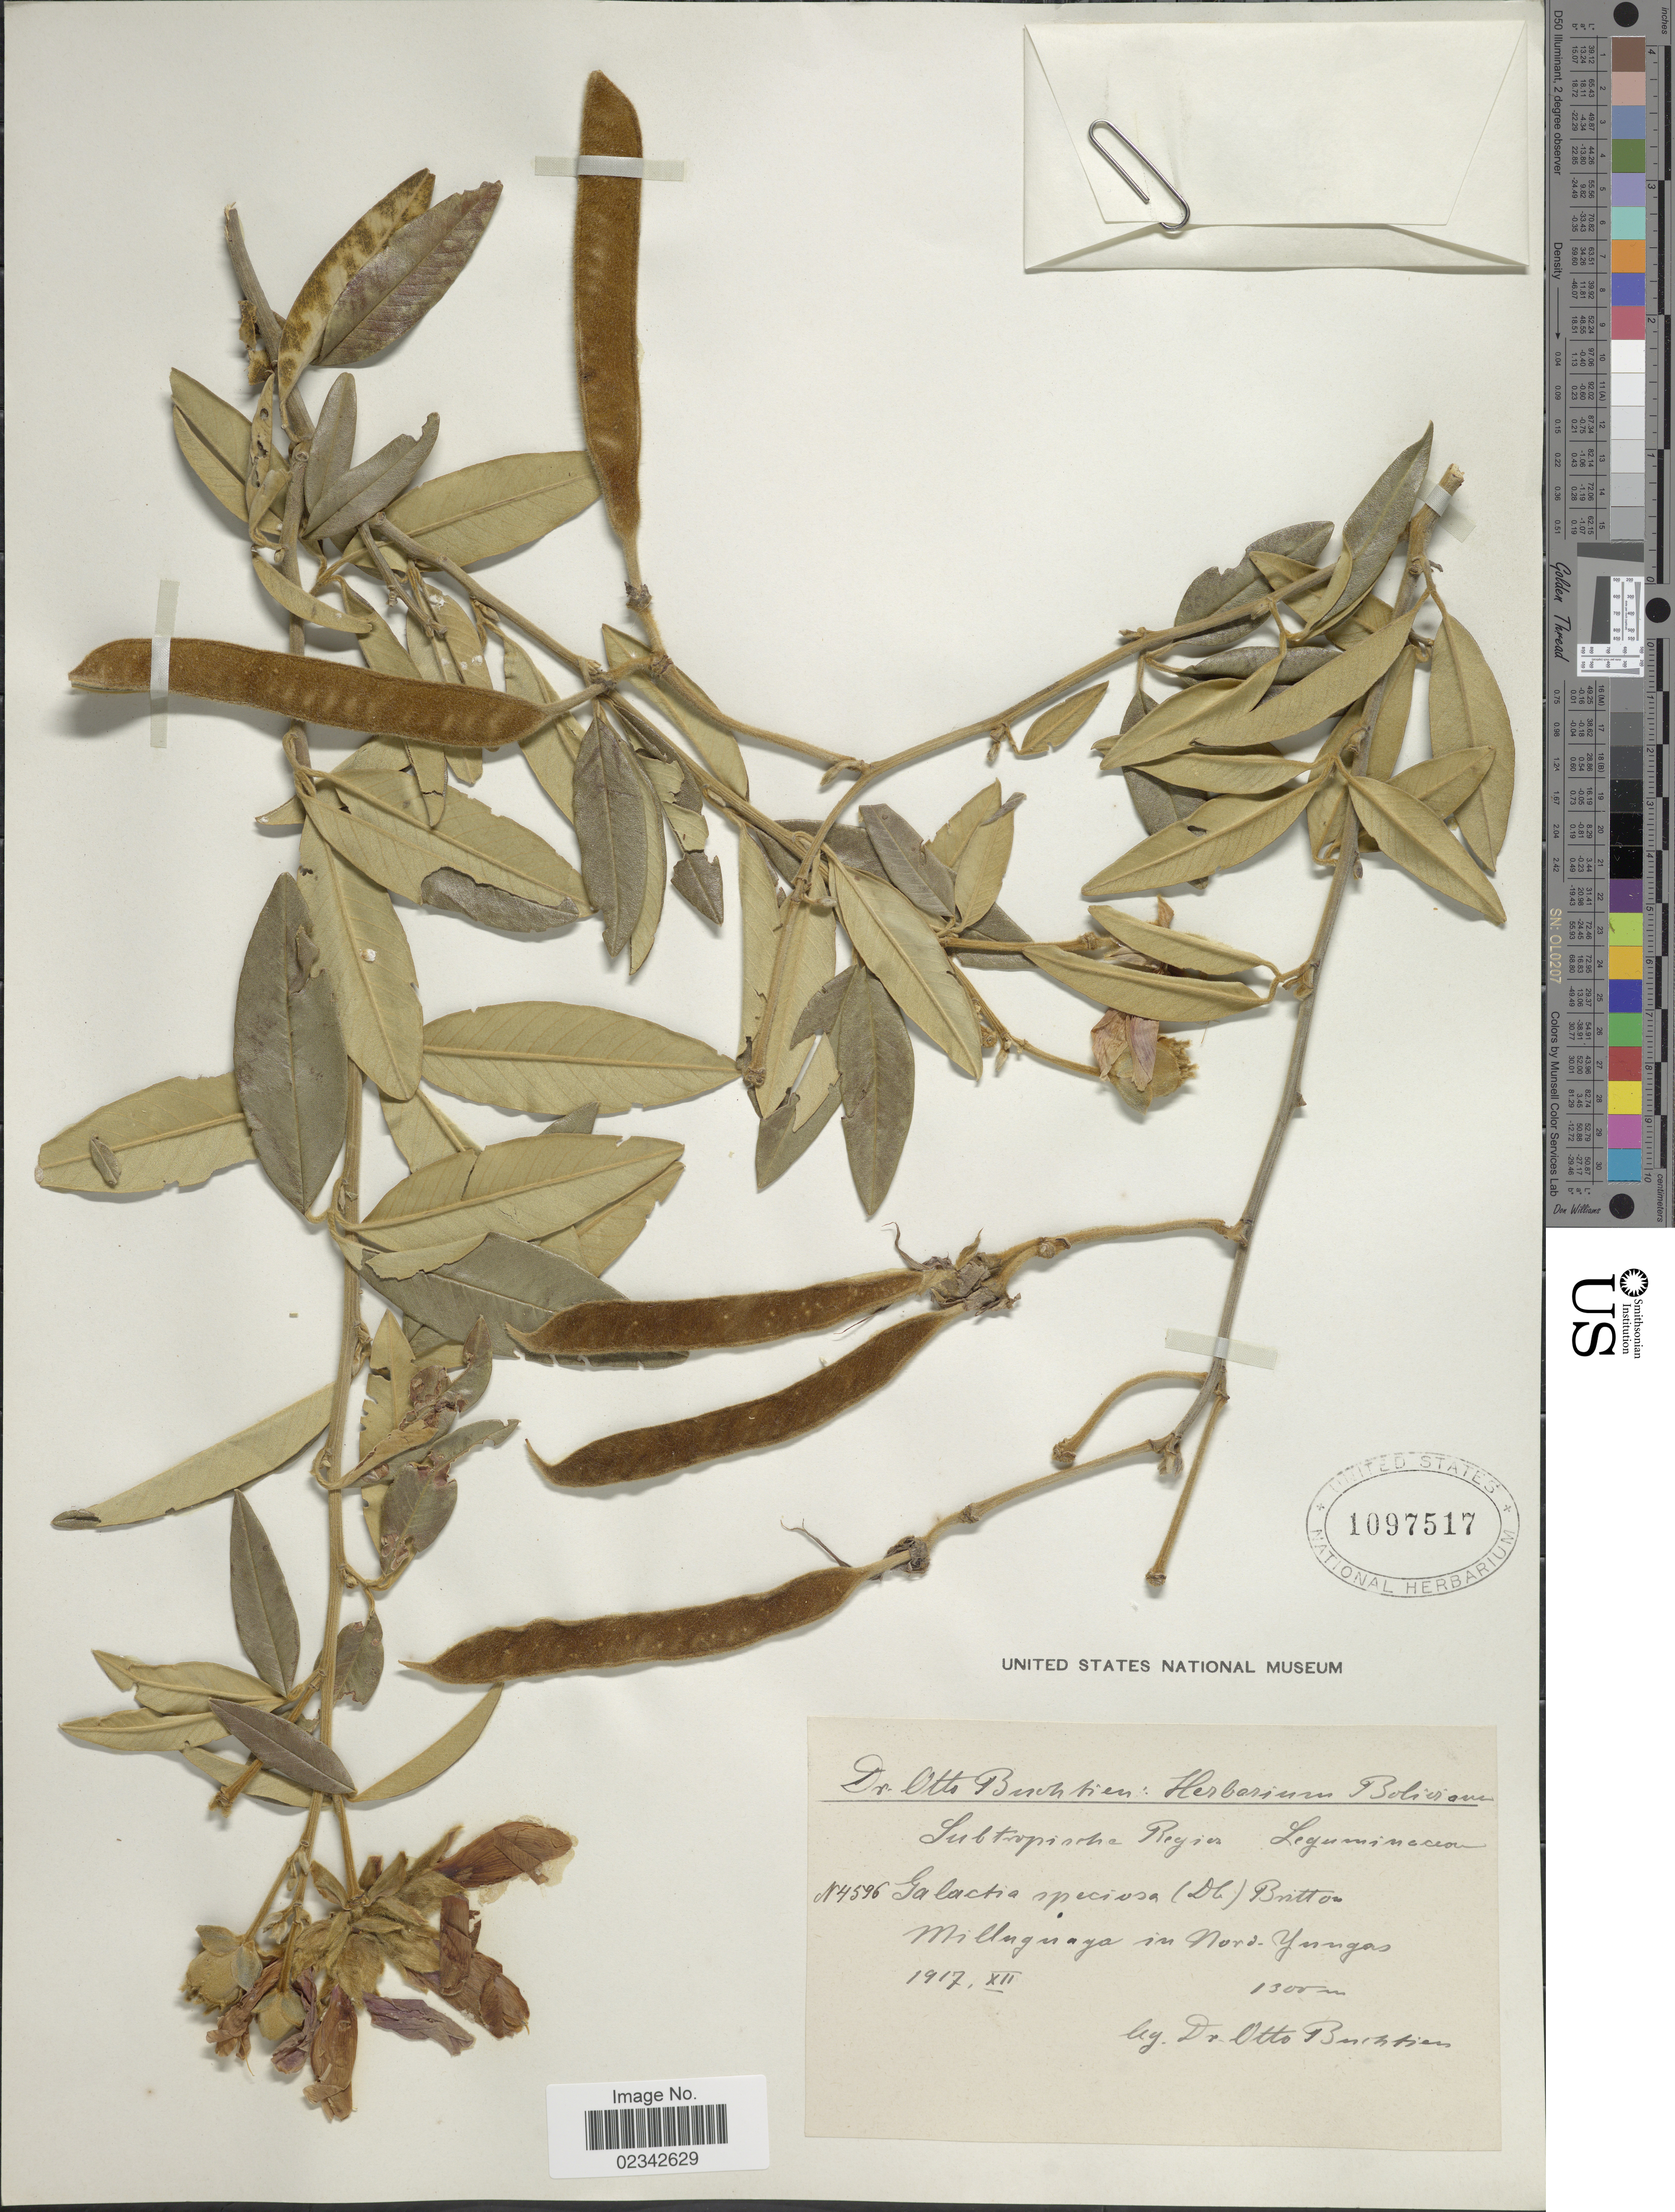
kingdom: Plantae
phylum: Tracheophyta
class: Magnoliopsida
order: Fabales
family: Fabaceae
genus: Collaea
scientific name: Collaea speciosa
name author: (Loisel.) DC.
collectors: O. Buchtien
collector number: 4596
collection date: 1917-12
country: Bolivia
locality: Subtropische regionen. Milluguaya in Nord-Yungas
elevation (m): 1300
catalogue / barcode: US 1097517